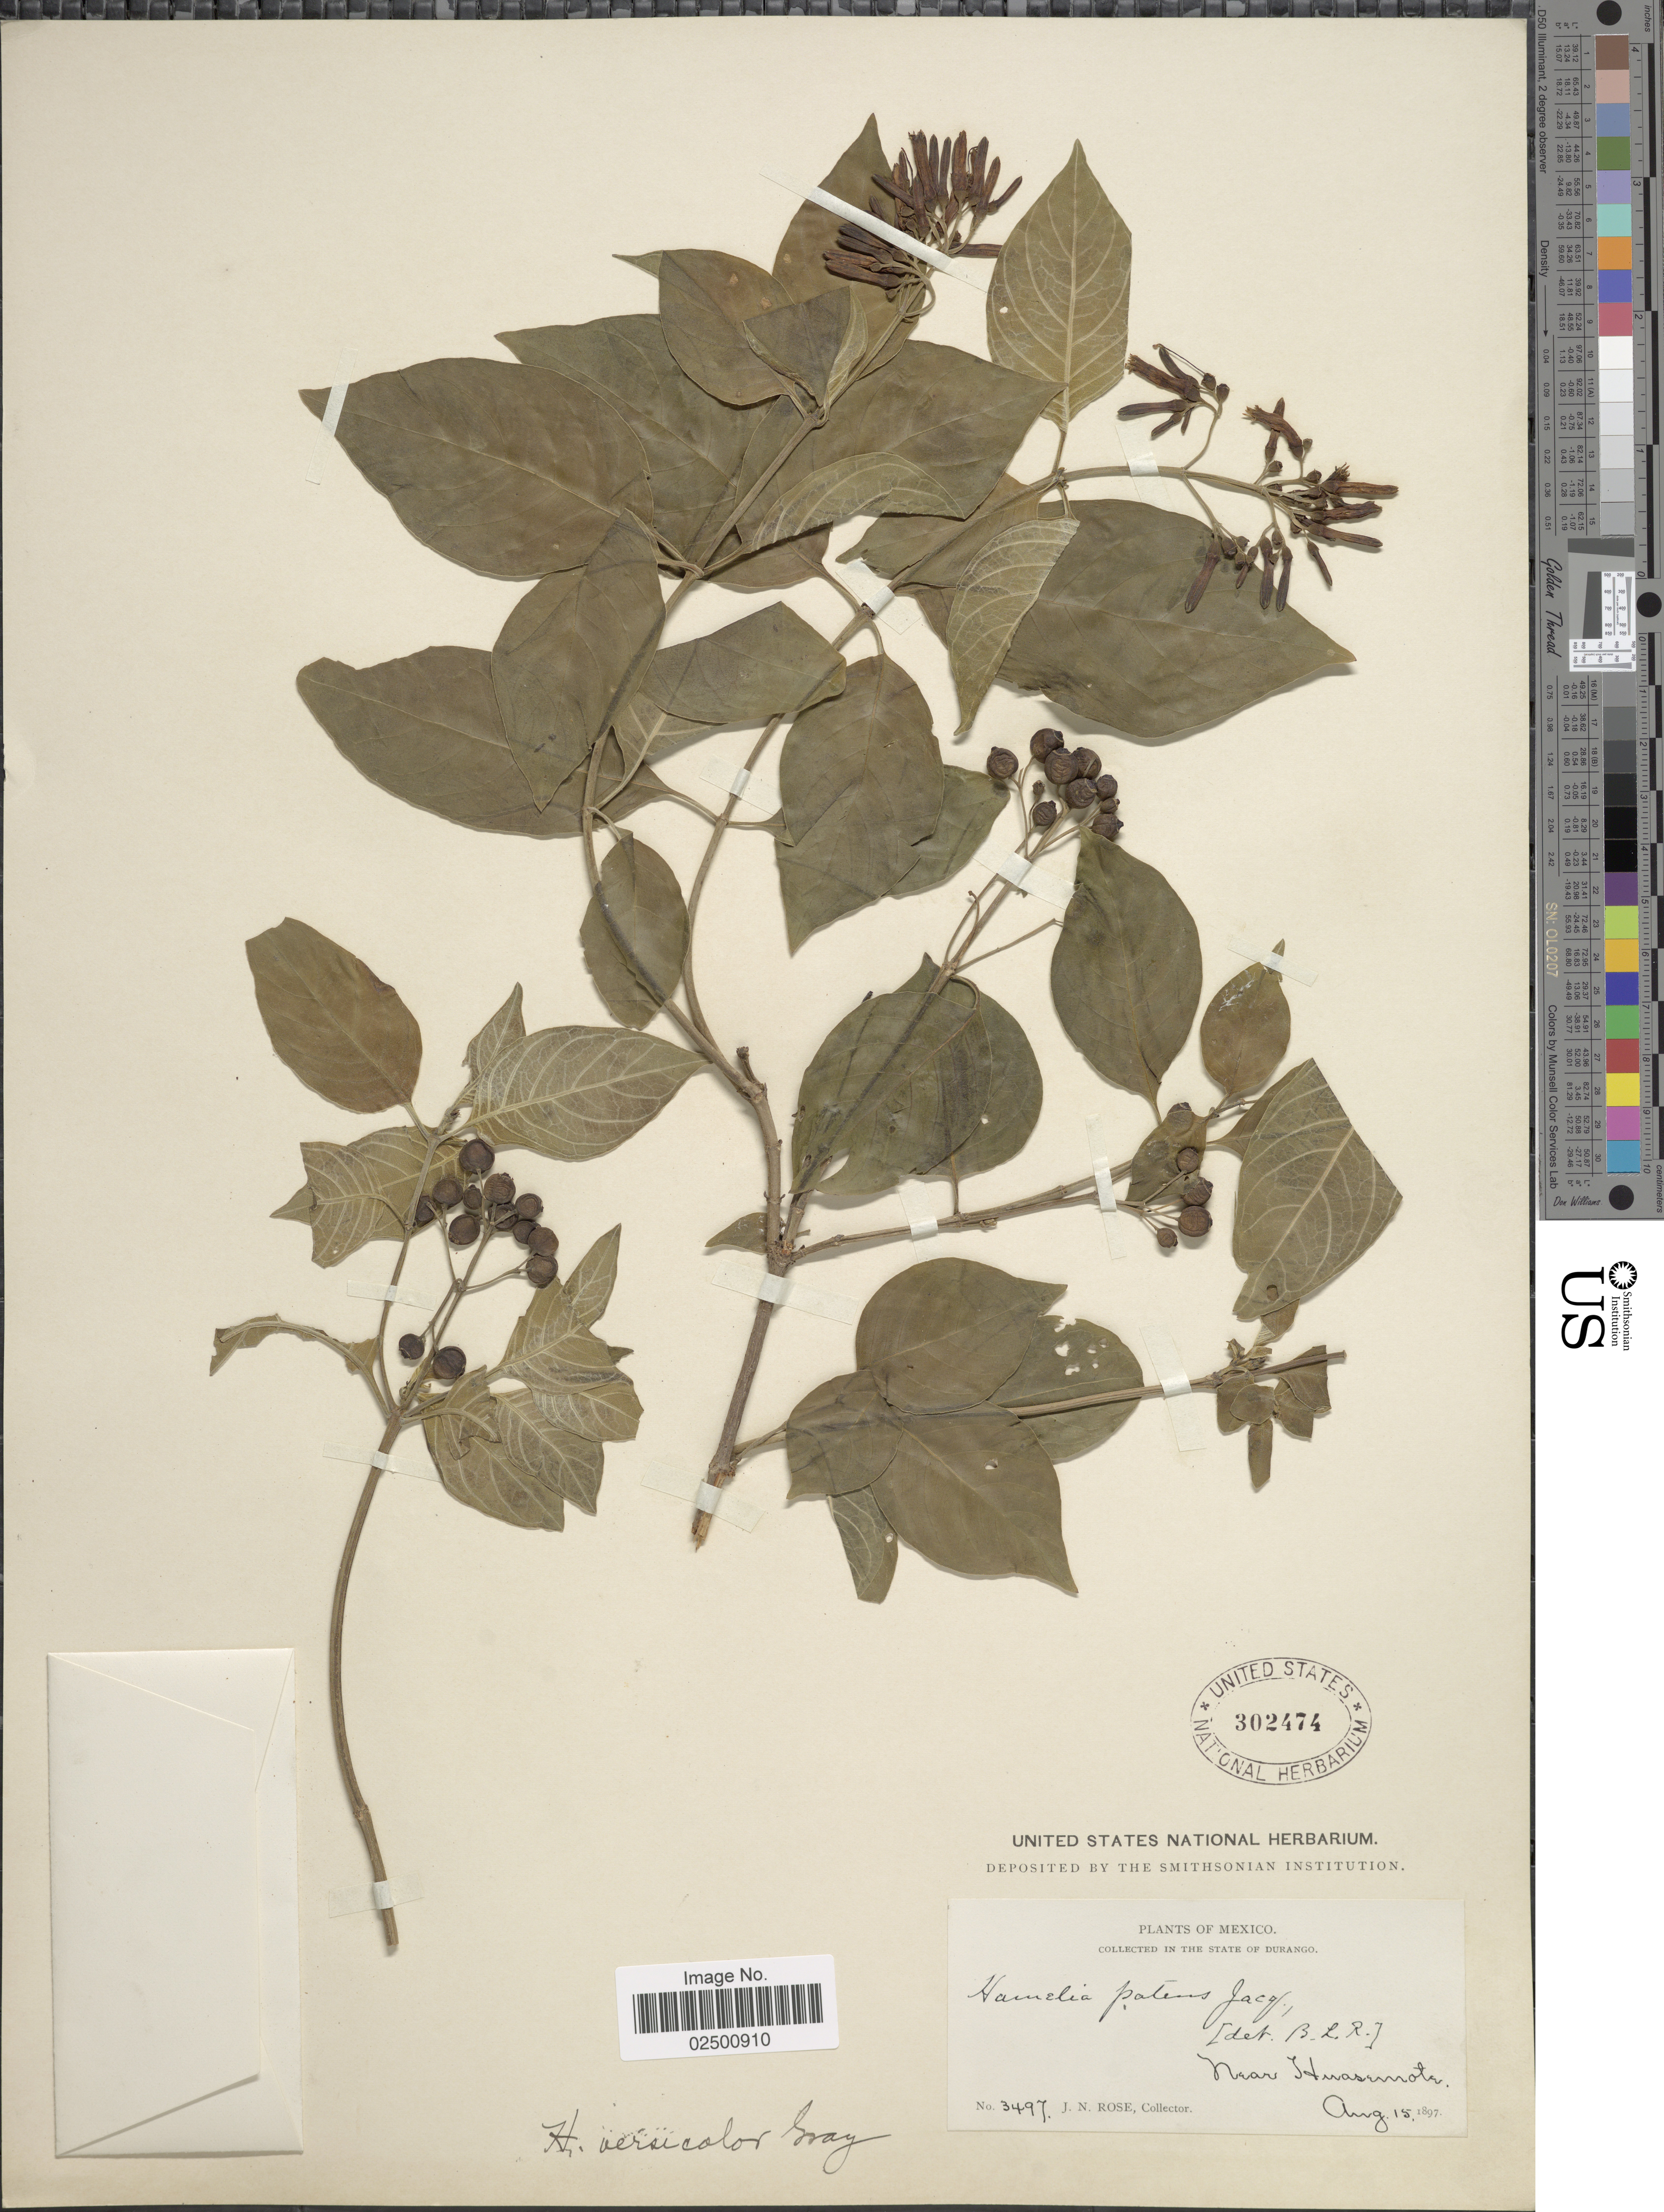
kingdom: Plantae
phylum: Tracheophyta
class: Magnoliopsida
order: Gentianales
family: Rubiaceae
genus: Hamelia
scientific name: Hamelia versicolor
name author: A. Gray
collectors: J. N. Rose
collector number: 3497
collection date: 1897-08-15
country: Mexico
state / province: Durango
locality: Near Huasamota.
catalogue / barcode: US 302474